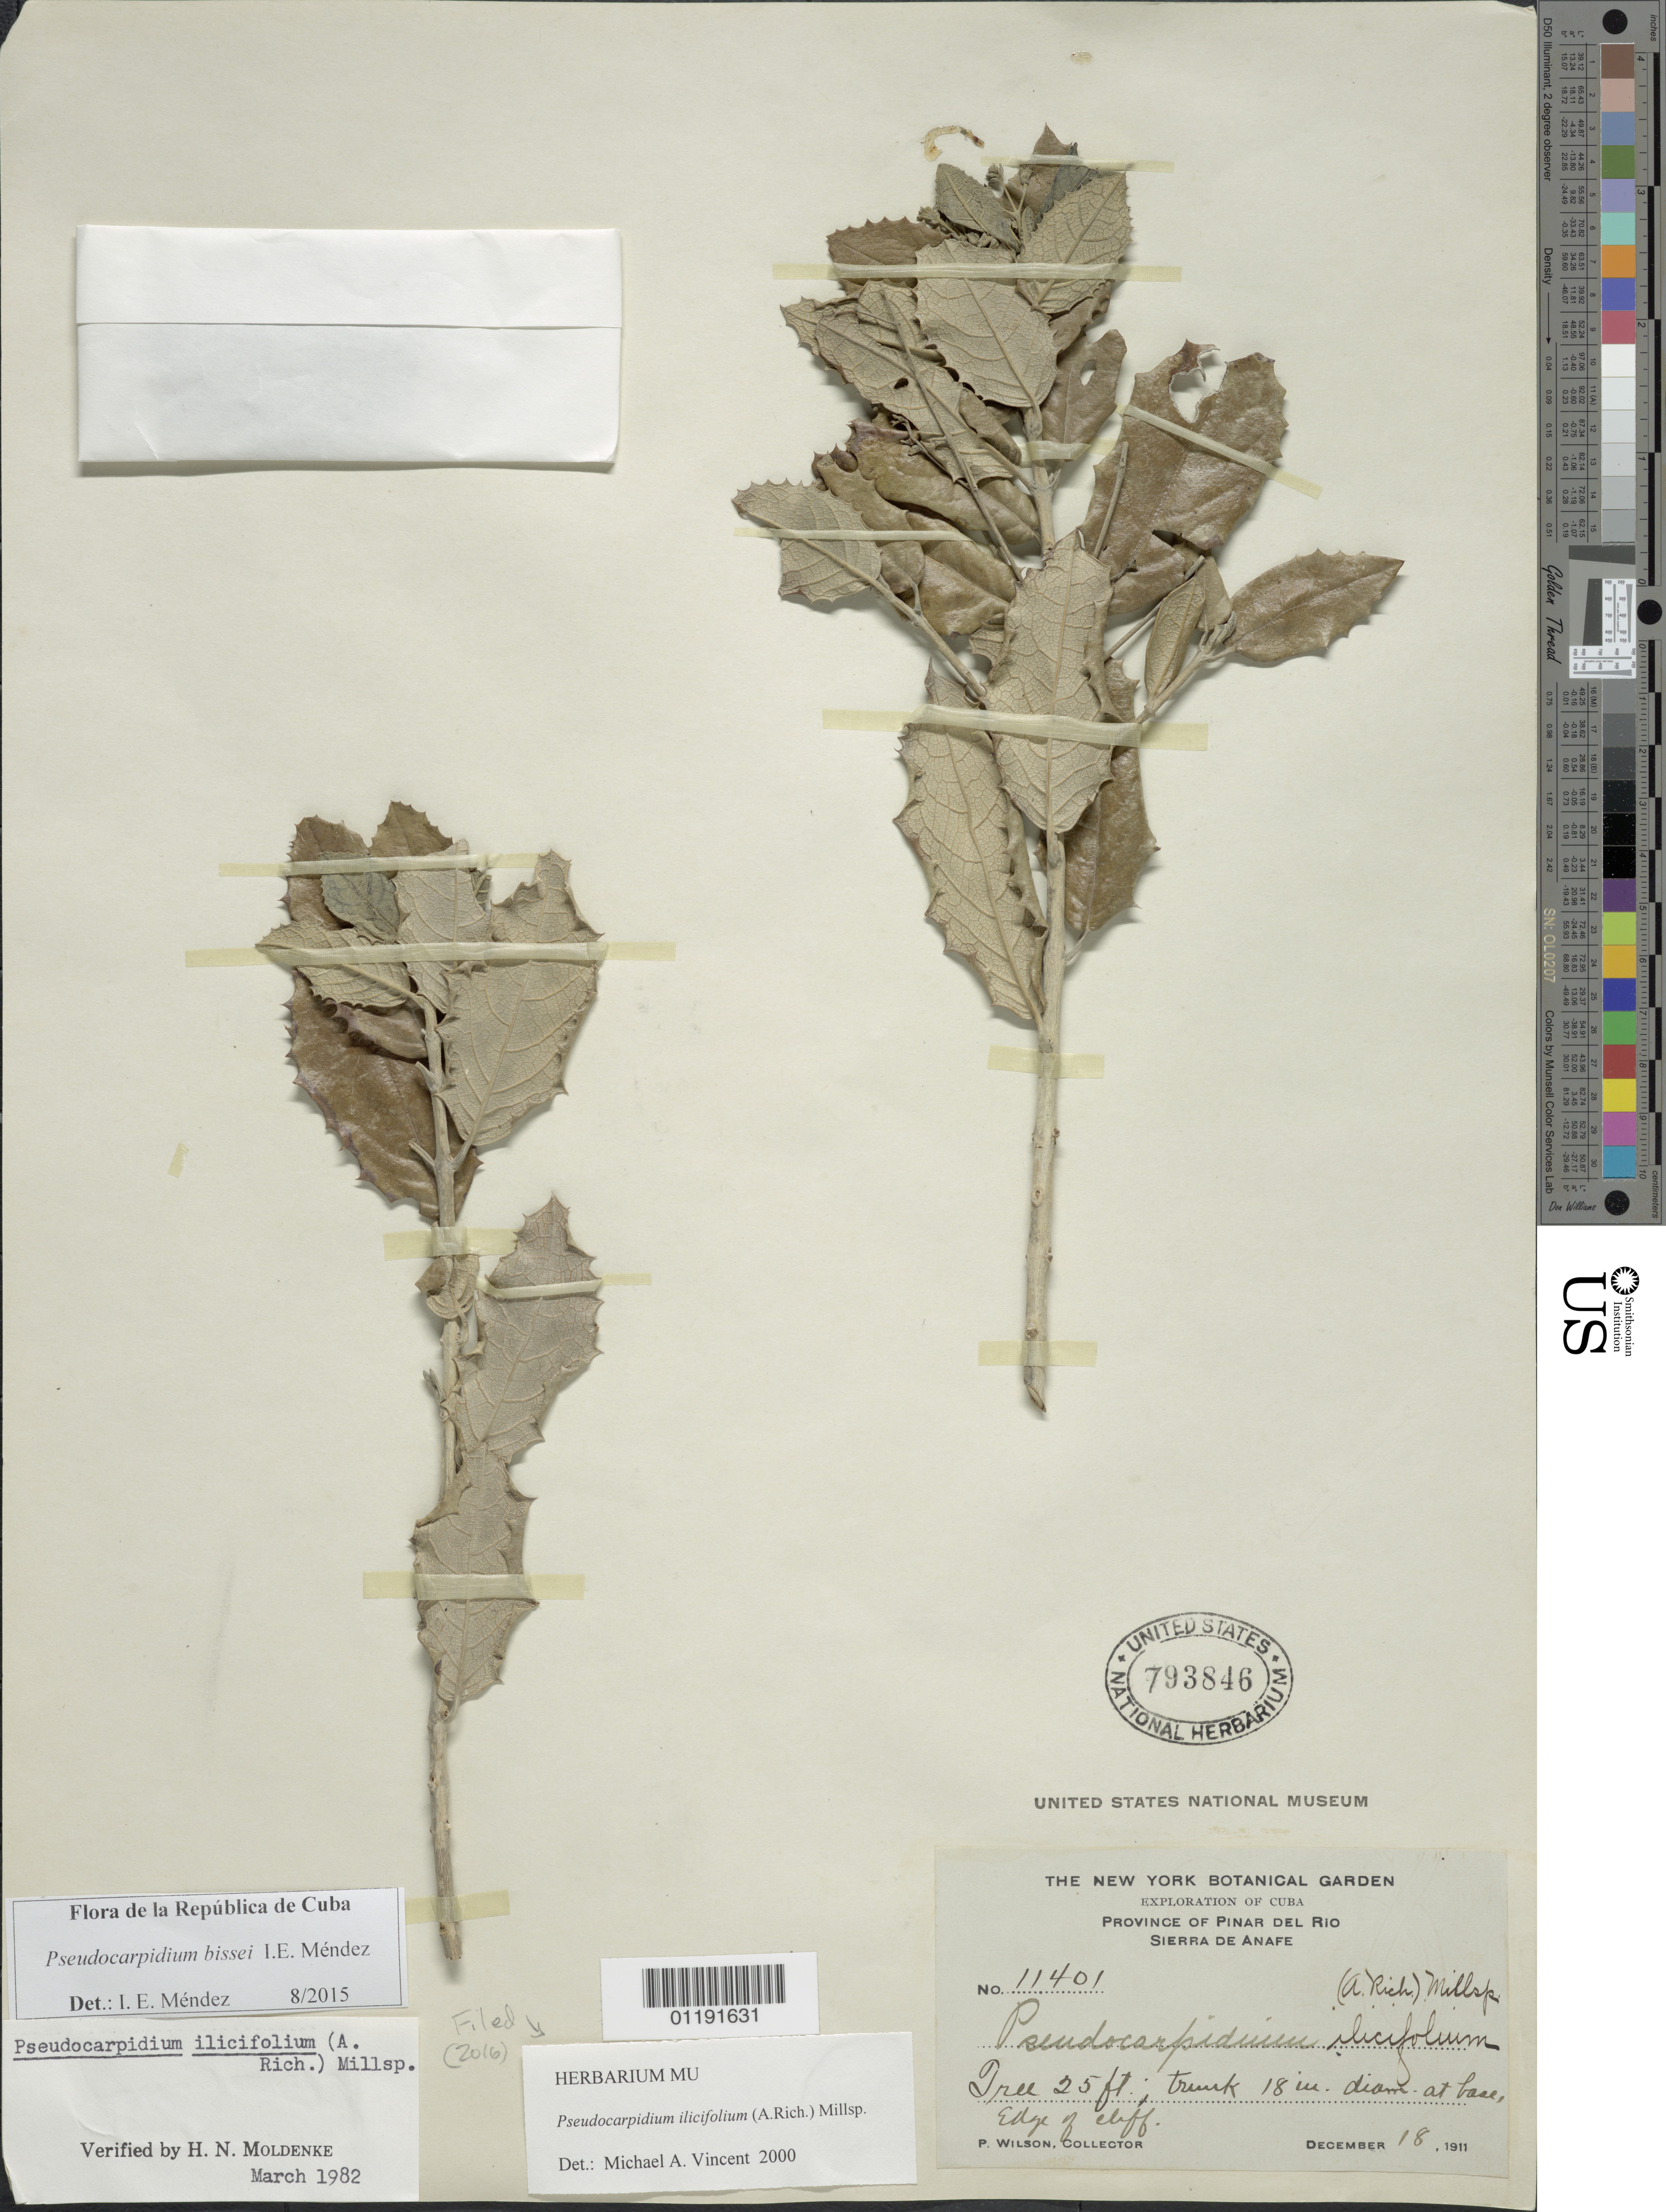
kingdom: Plantae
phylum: Tracheophyta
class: Magnoliopsida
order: Lamiales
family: Lamiaceae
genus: Pseudocarpidium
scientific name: Pseudocarpidium ilicifolium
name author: Millsp.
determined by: Vincent, Michael A.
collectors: P. Wilson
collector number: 11401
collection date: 1911-12-18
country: Cuba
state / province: Pinar del Río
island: Cuba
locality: Sierra de Anafe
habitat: Edge of cliff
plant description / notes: Annotated: "Pseudocarpidium bissei I.E. Méndez." No record of published name (12/2016)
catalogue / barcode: US 793846